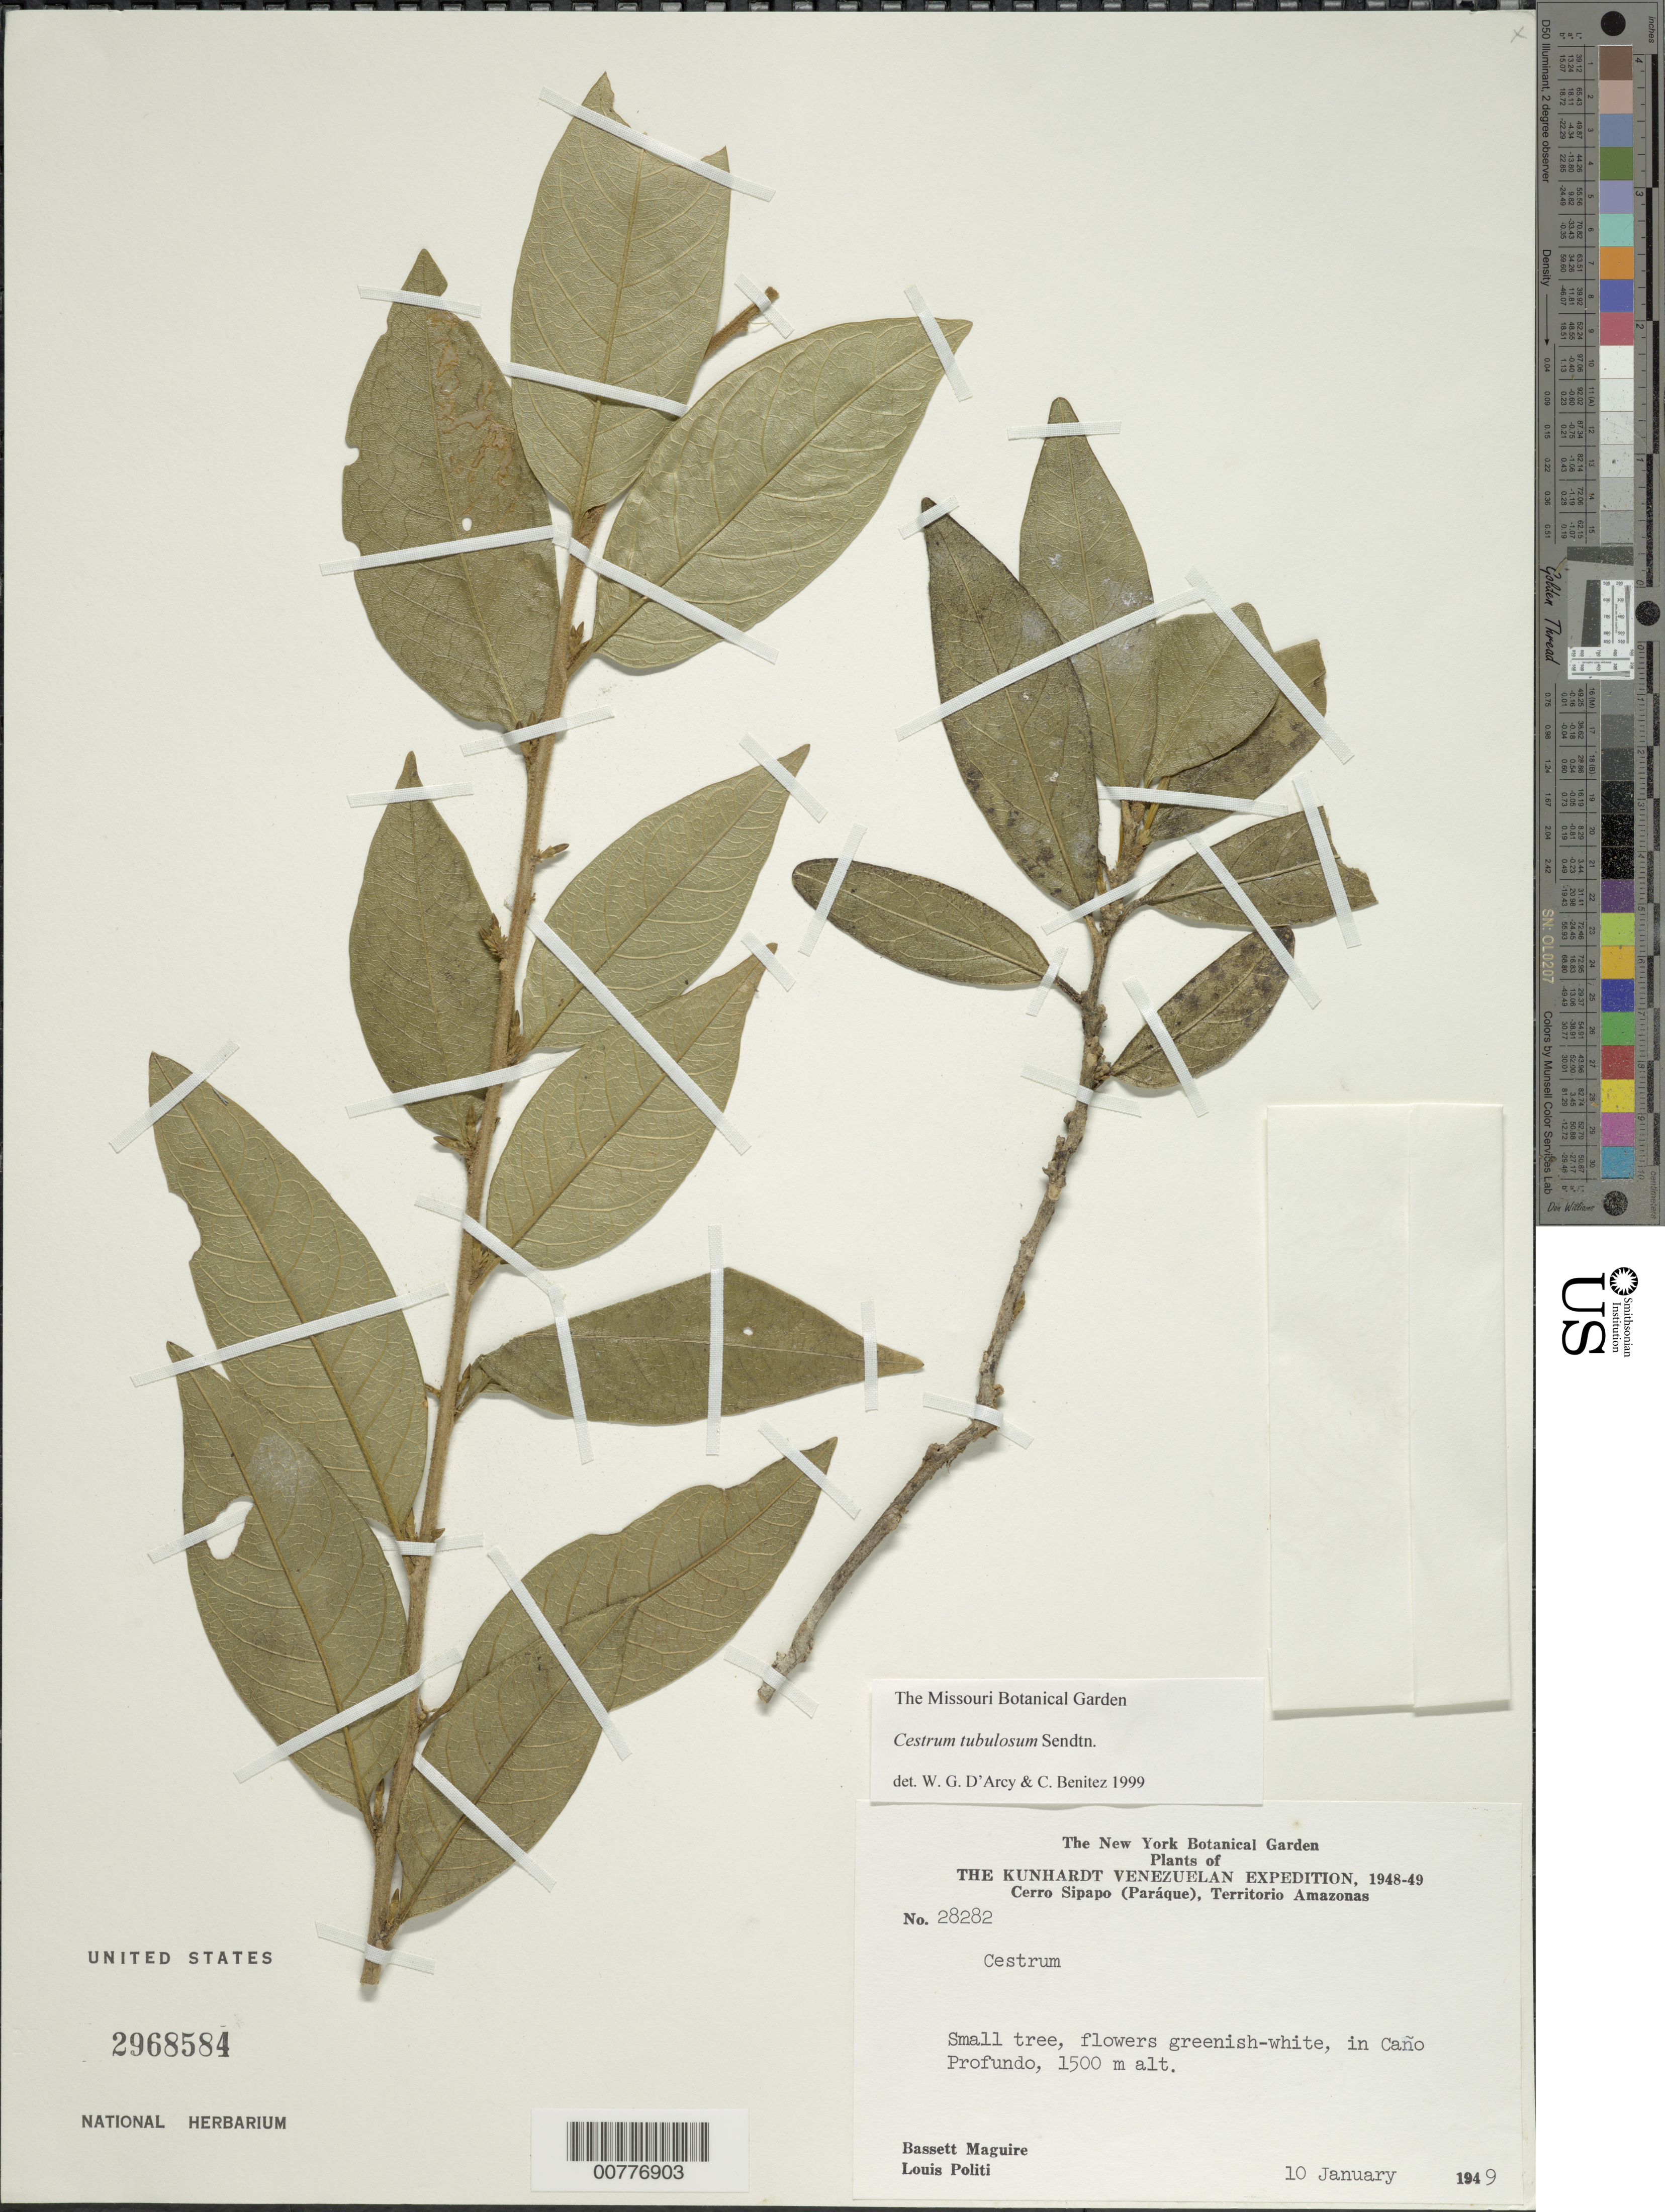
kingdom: Plantae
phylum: Tracheophyta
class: Magnoliopsida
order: Solanales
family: Solanaceae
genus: Cestrum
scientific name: Cestrum tubulosum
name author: Sendtn.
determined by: D'Arcy, W. G.; Benítez, C. E.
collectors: B. Maguire & L. Politi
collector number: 28282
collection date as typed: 10-Jan-49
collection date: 1949-01-10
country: Venezuela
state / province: Amazonas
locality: Cerro Sipapo (Paráque), Caño Profundo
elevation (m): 1500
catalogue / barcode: US 2968584